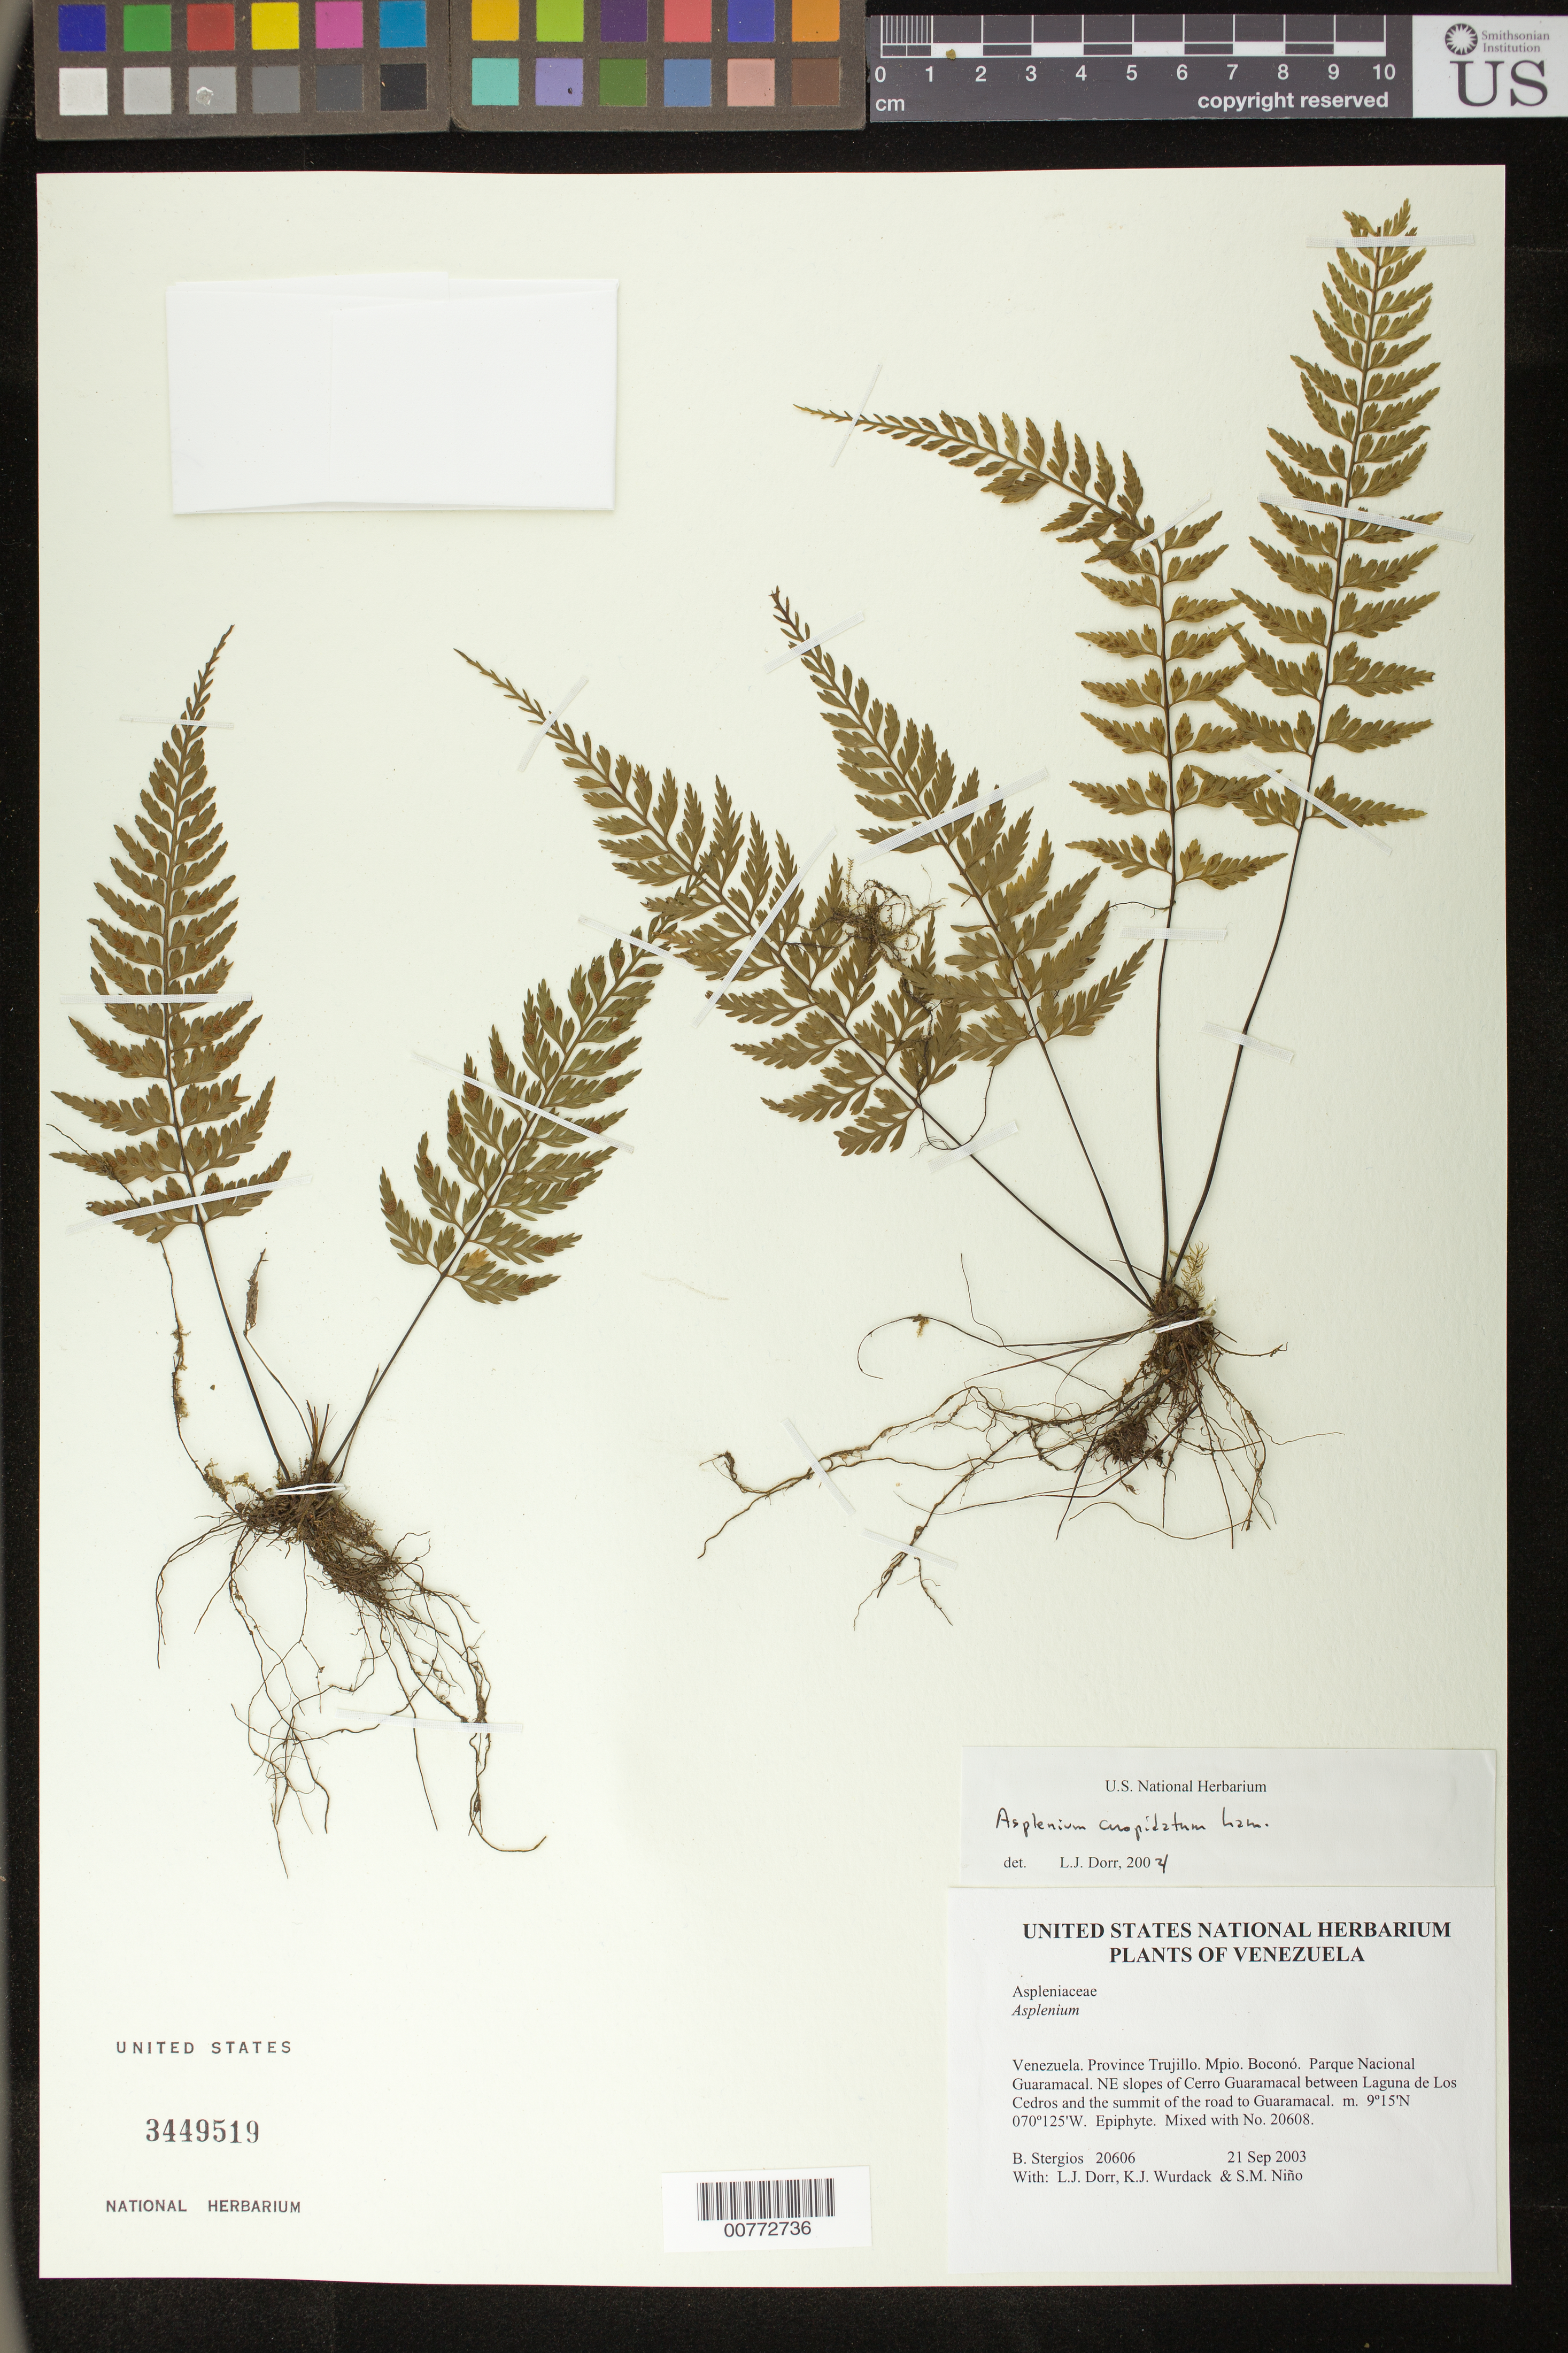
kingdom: Plantae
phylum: Tracheophyta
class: Polypodiopsida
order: Polypodiales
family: Aspleniaceae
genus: Asplenium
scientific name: Asplenium cuspidatum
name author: Lam.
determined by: Dorr, L. J., (BOT), Smithsonian Institution - National Museum of Natural History (UNITED STATES)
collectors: B. G. Stergios, L. J. Dorr, K. Wurdack & S. M. Niño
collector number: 20606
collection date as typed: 21 Sep 2003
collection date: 2003-09-21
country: Venezuela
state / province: Trujillo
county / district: Boconó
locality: Parque Nacional Guaramacal. NE slopes of Cerro Guaramacal between Laguna de Los Cedros and the summit of the road to Guaramacal.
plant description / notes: PORT, US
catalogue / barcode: US 3449519